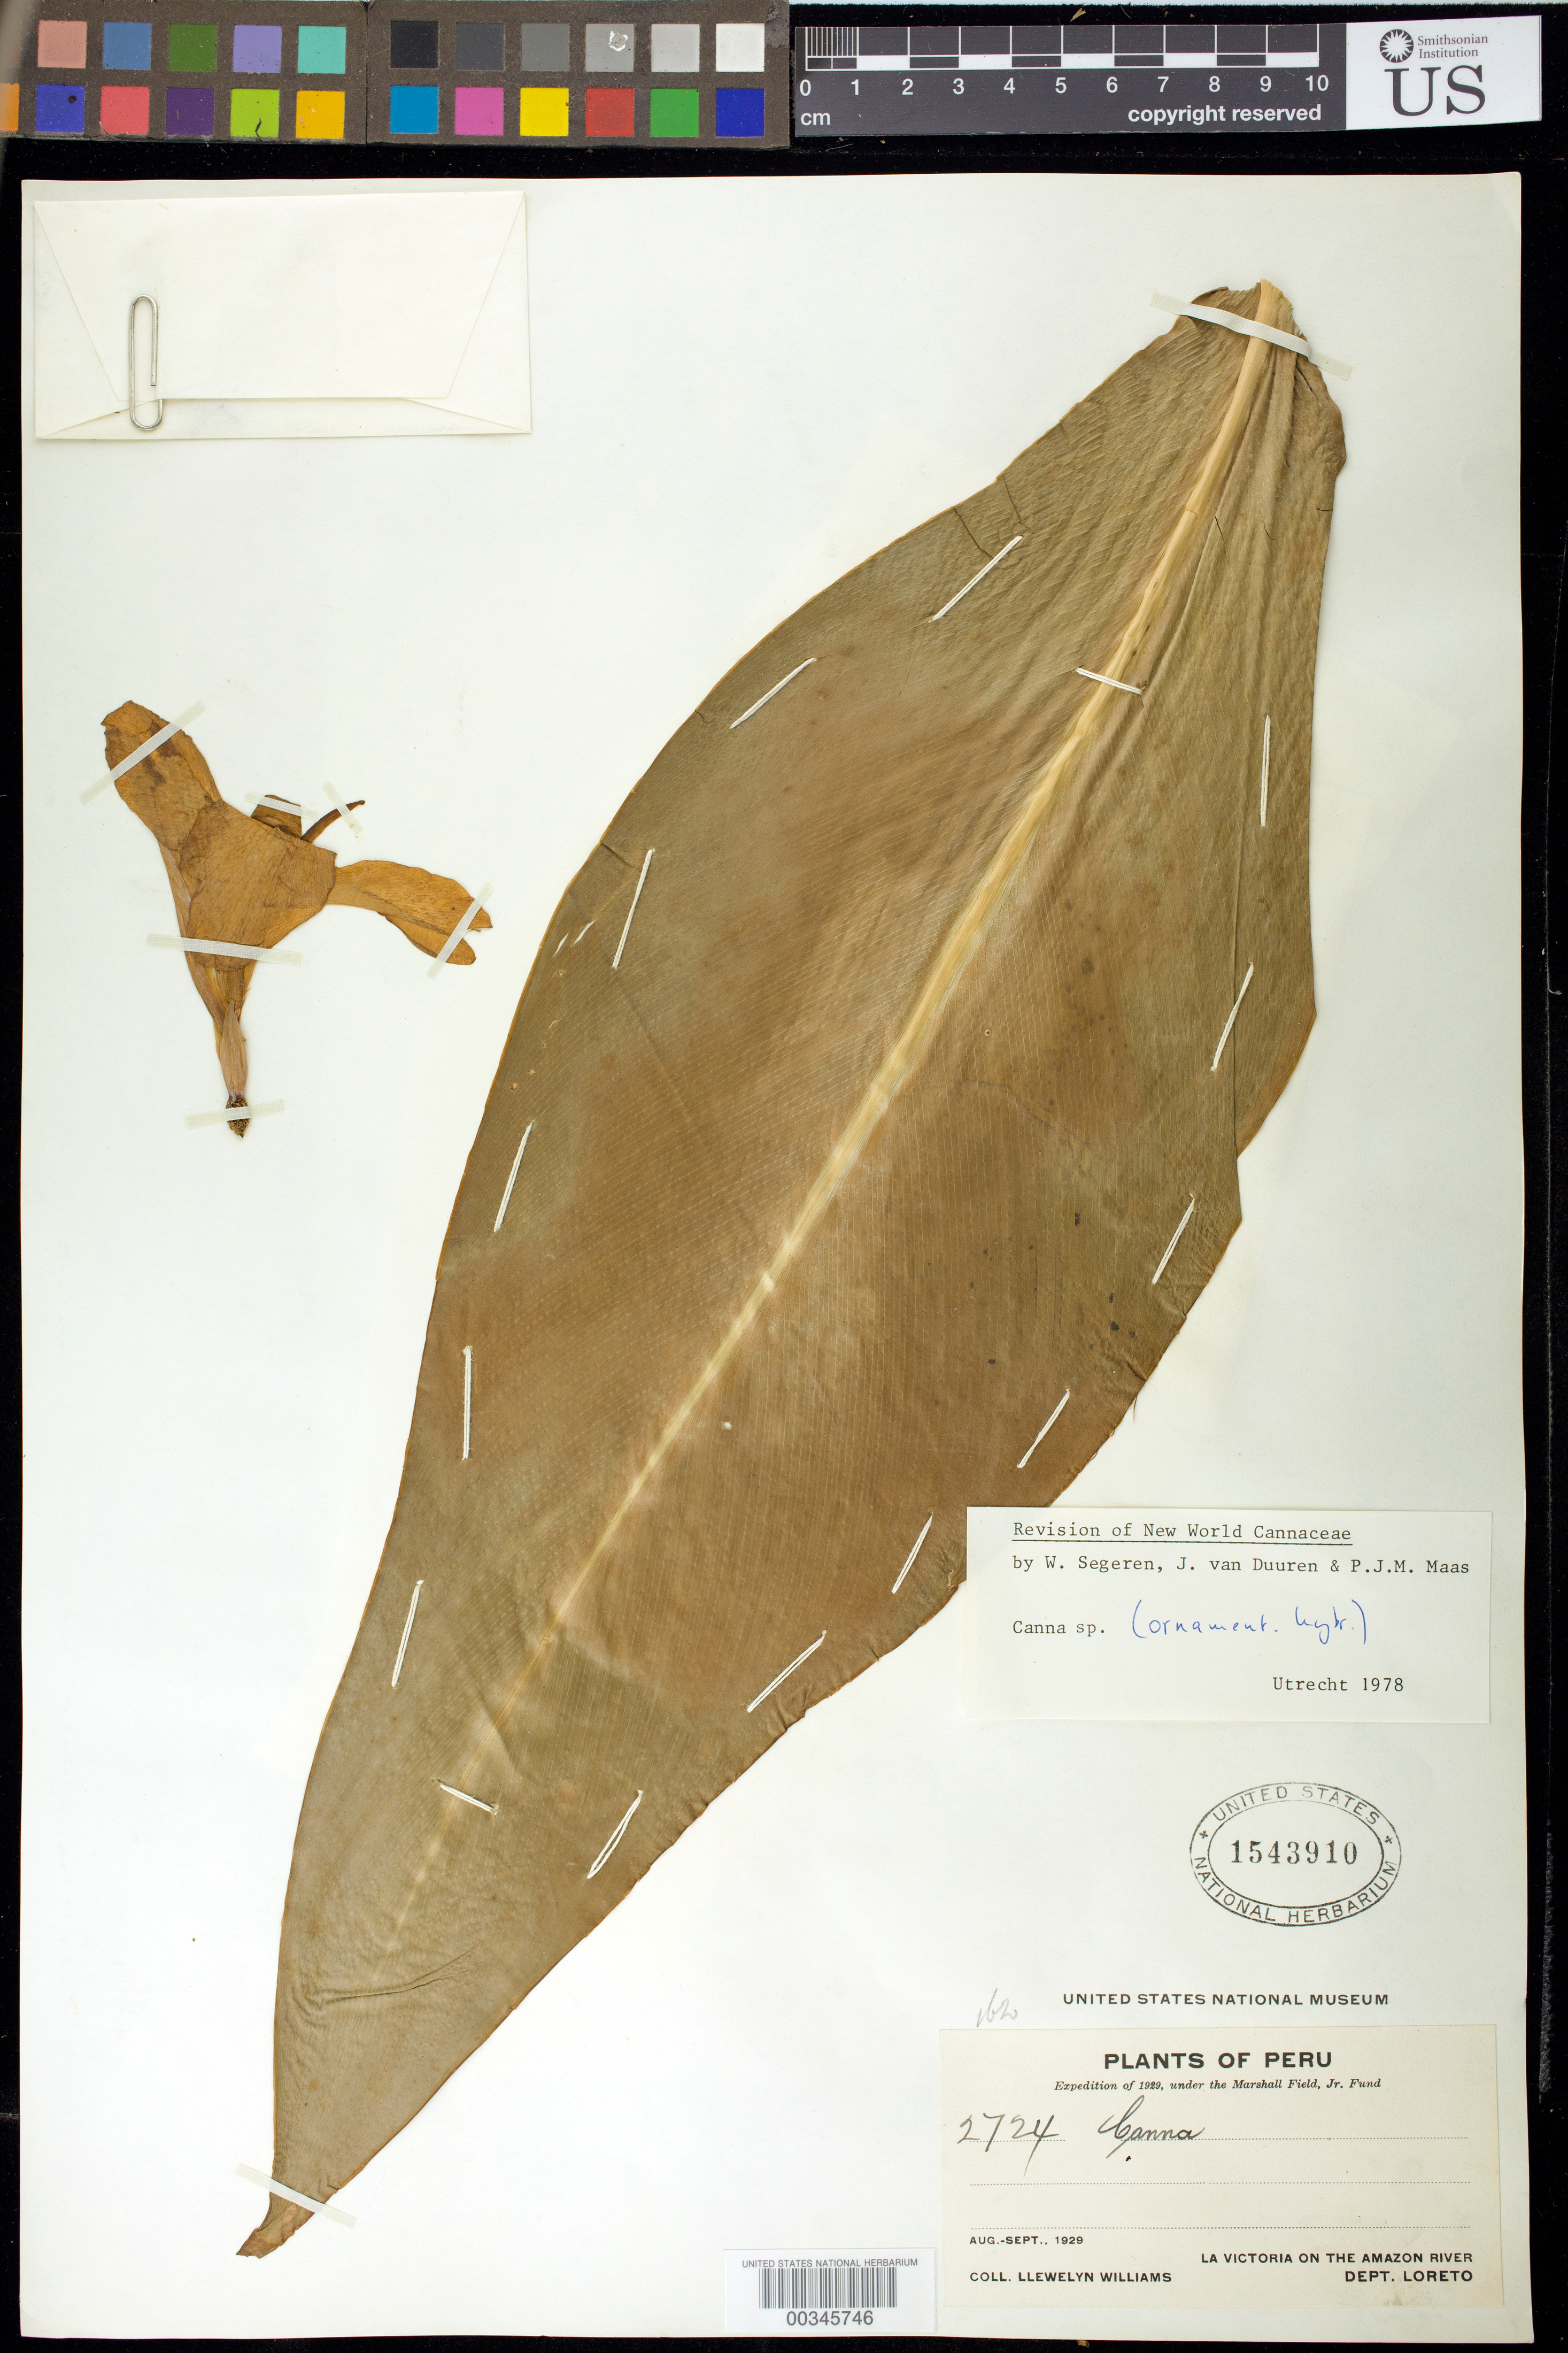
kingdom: Plantae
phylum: Tracheophyta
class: Liliopsida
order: Zingiberales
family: Cannaceae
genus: Canna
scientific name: Canna sp.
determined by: Segeren, W.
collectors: Ll. Williams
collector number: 2724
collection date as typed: Aug 1929 to -- Sep 1929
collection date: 1929-08/1929-09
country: Peru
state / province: Loreto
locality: La victoria on amazon river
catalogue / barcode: US 1543910